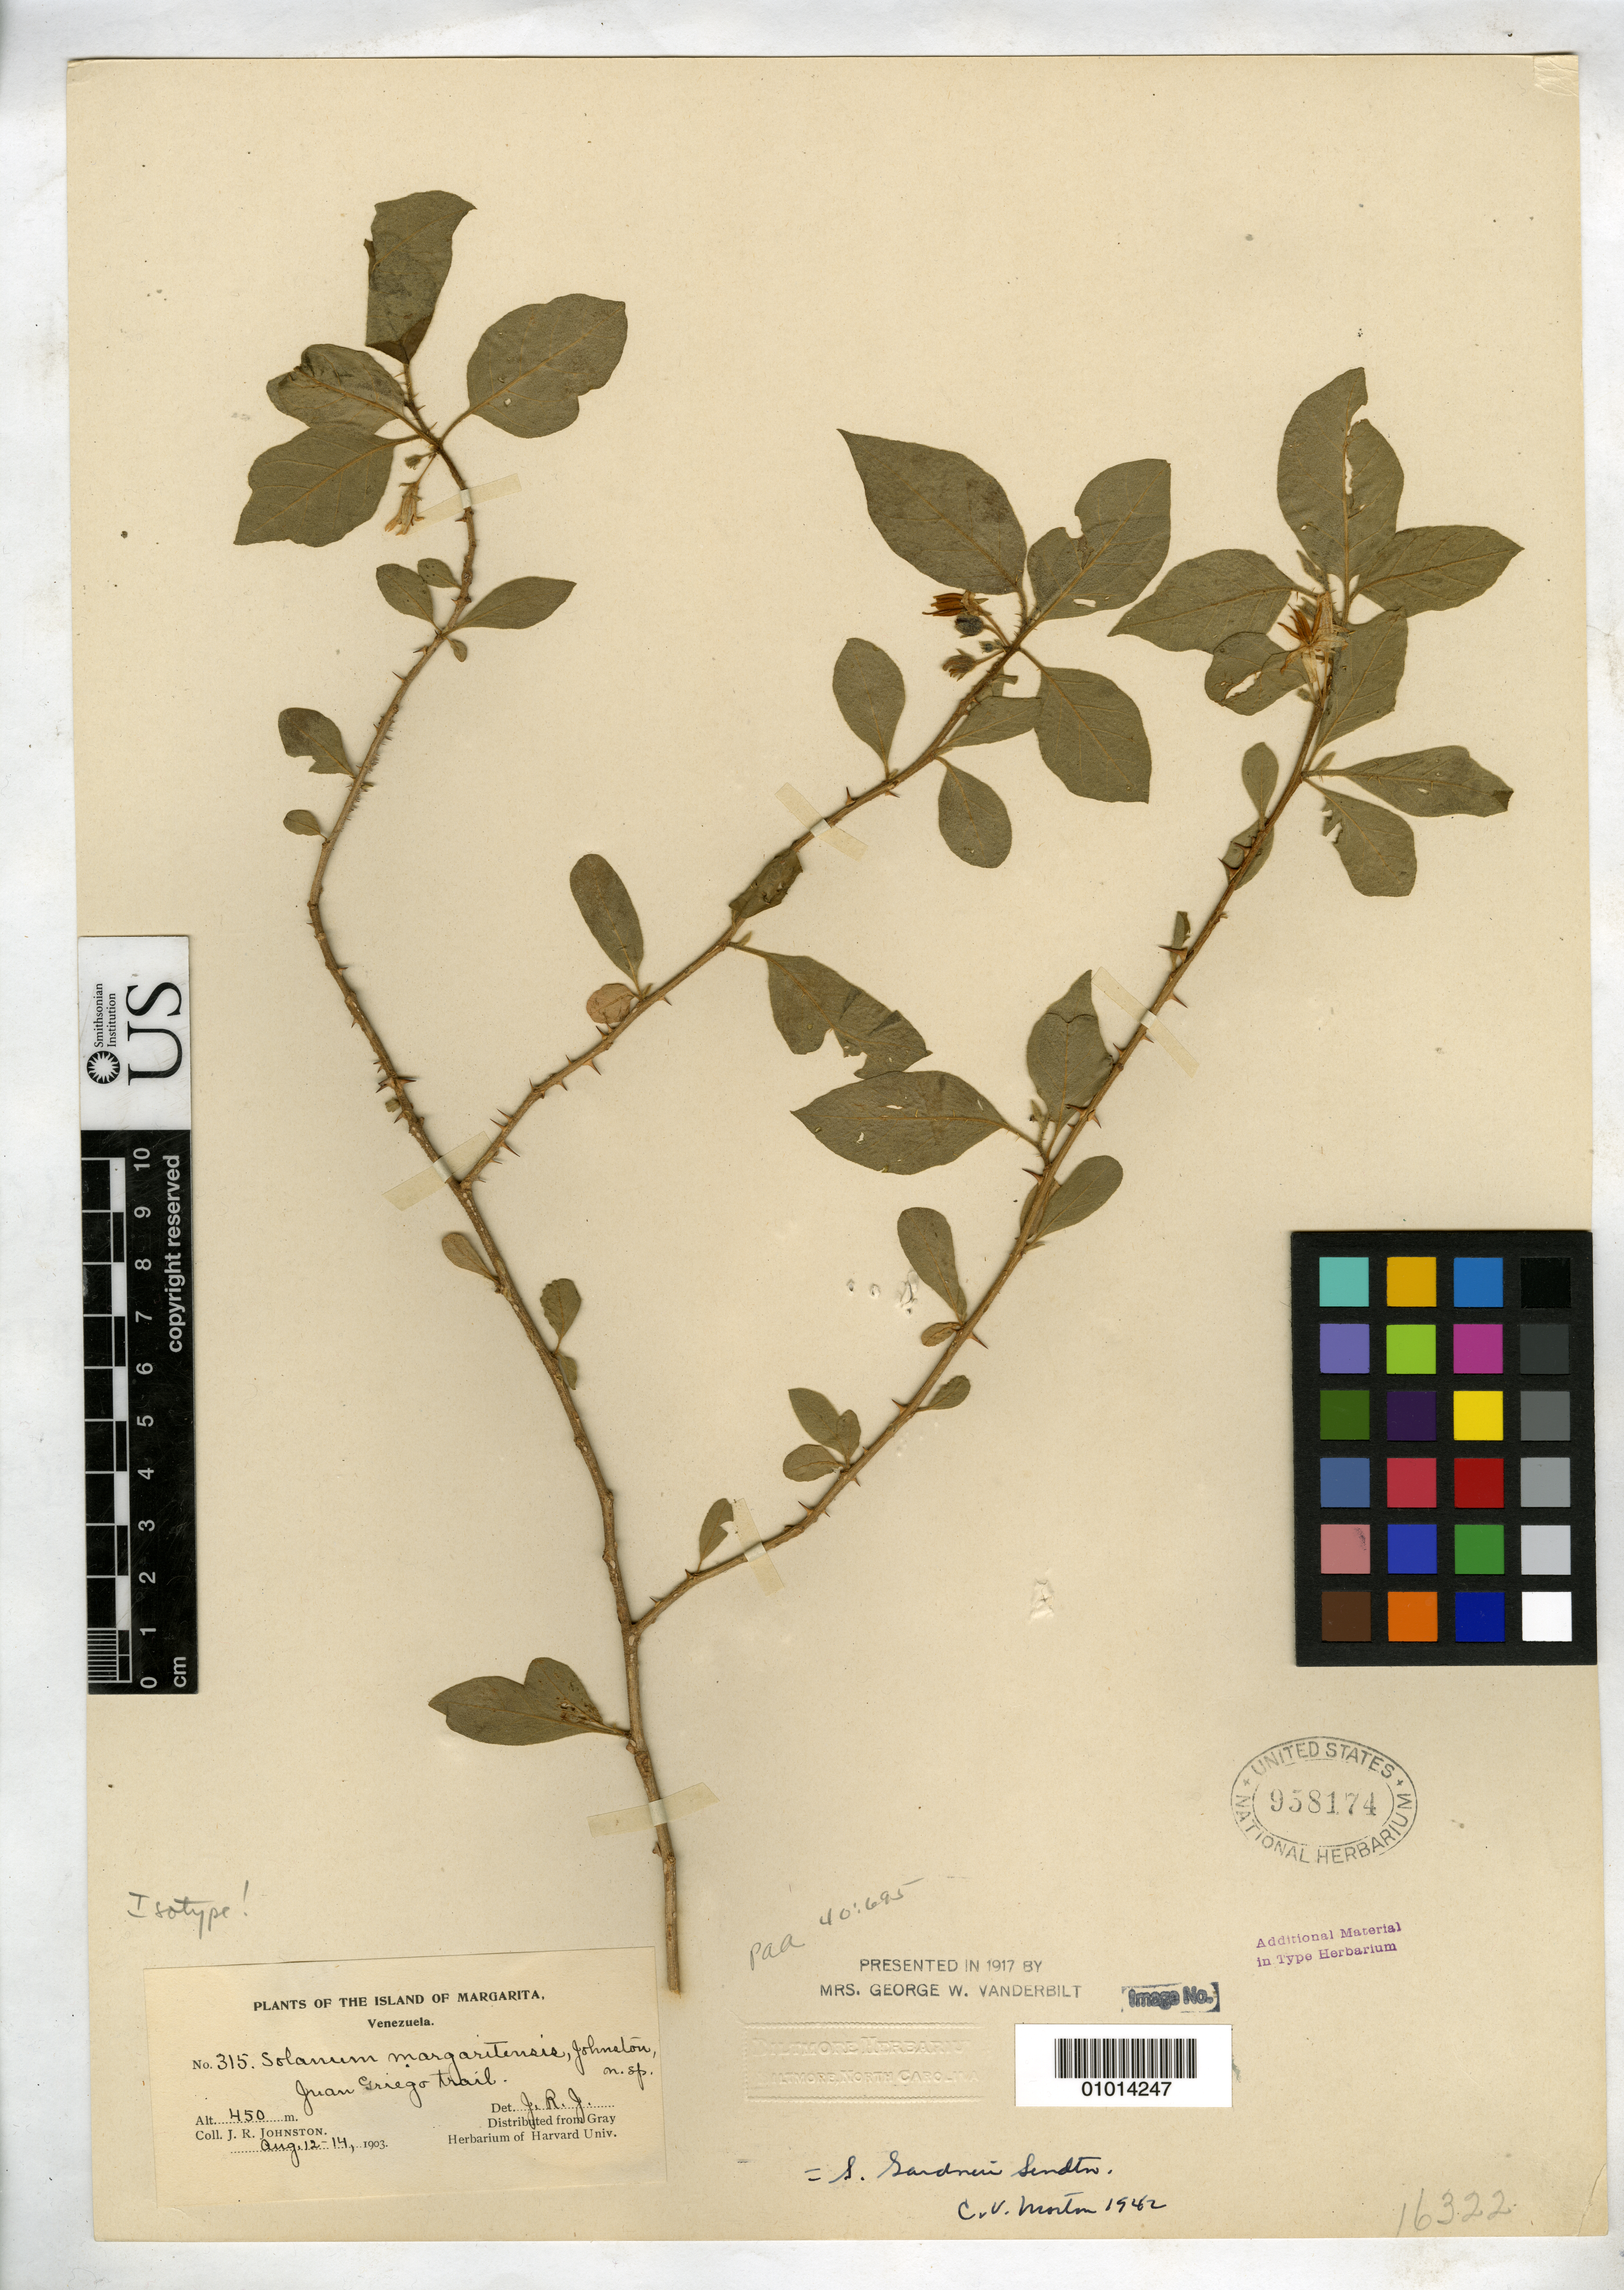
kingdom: Plantae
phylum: Tracheophyta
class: Magnoliopsida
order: Solanales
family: Solanaceae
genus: Solanum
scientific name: Solanum margaritense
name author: J.R. Johnst.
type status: Isotype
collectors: J. Johnston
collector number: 315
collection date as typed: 12 Aug 1903 to 14 Aug 1903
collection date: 1903-08-12/1903-08-14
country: Venezuela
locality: Margarita I.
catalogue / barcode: US 958174